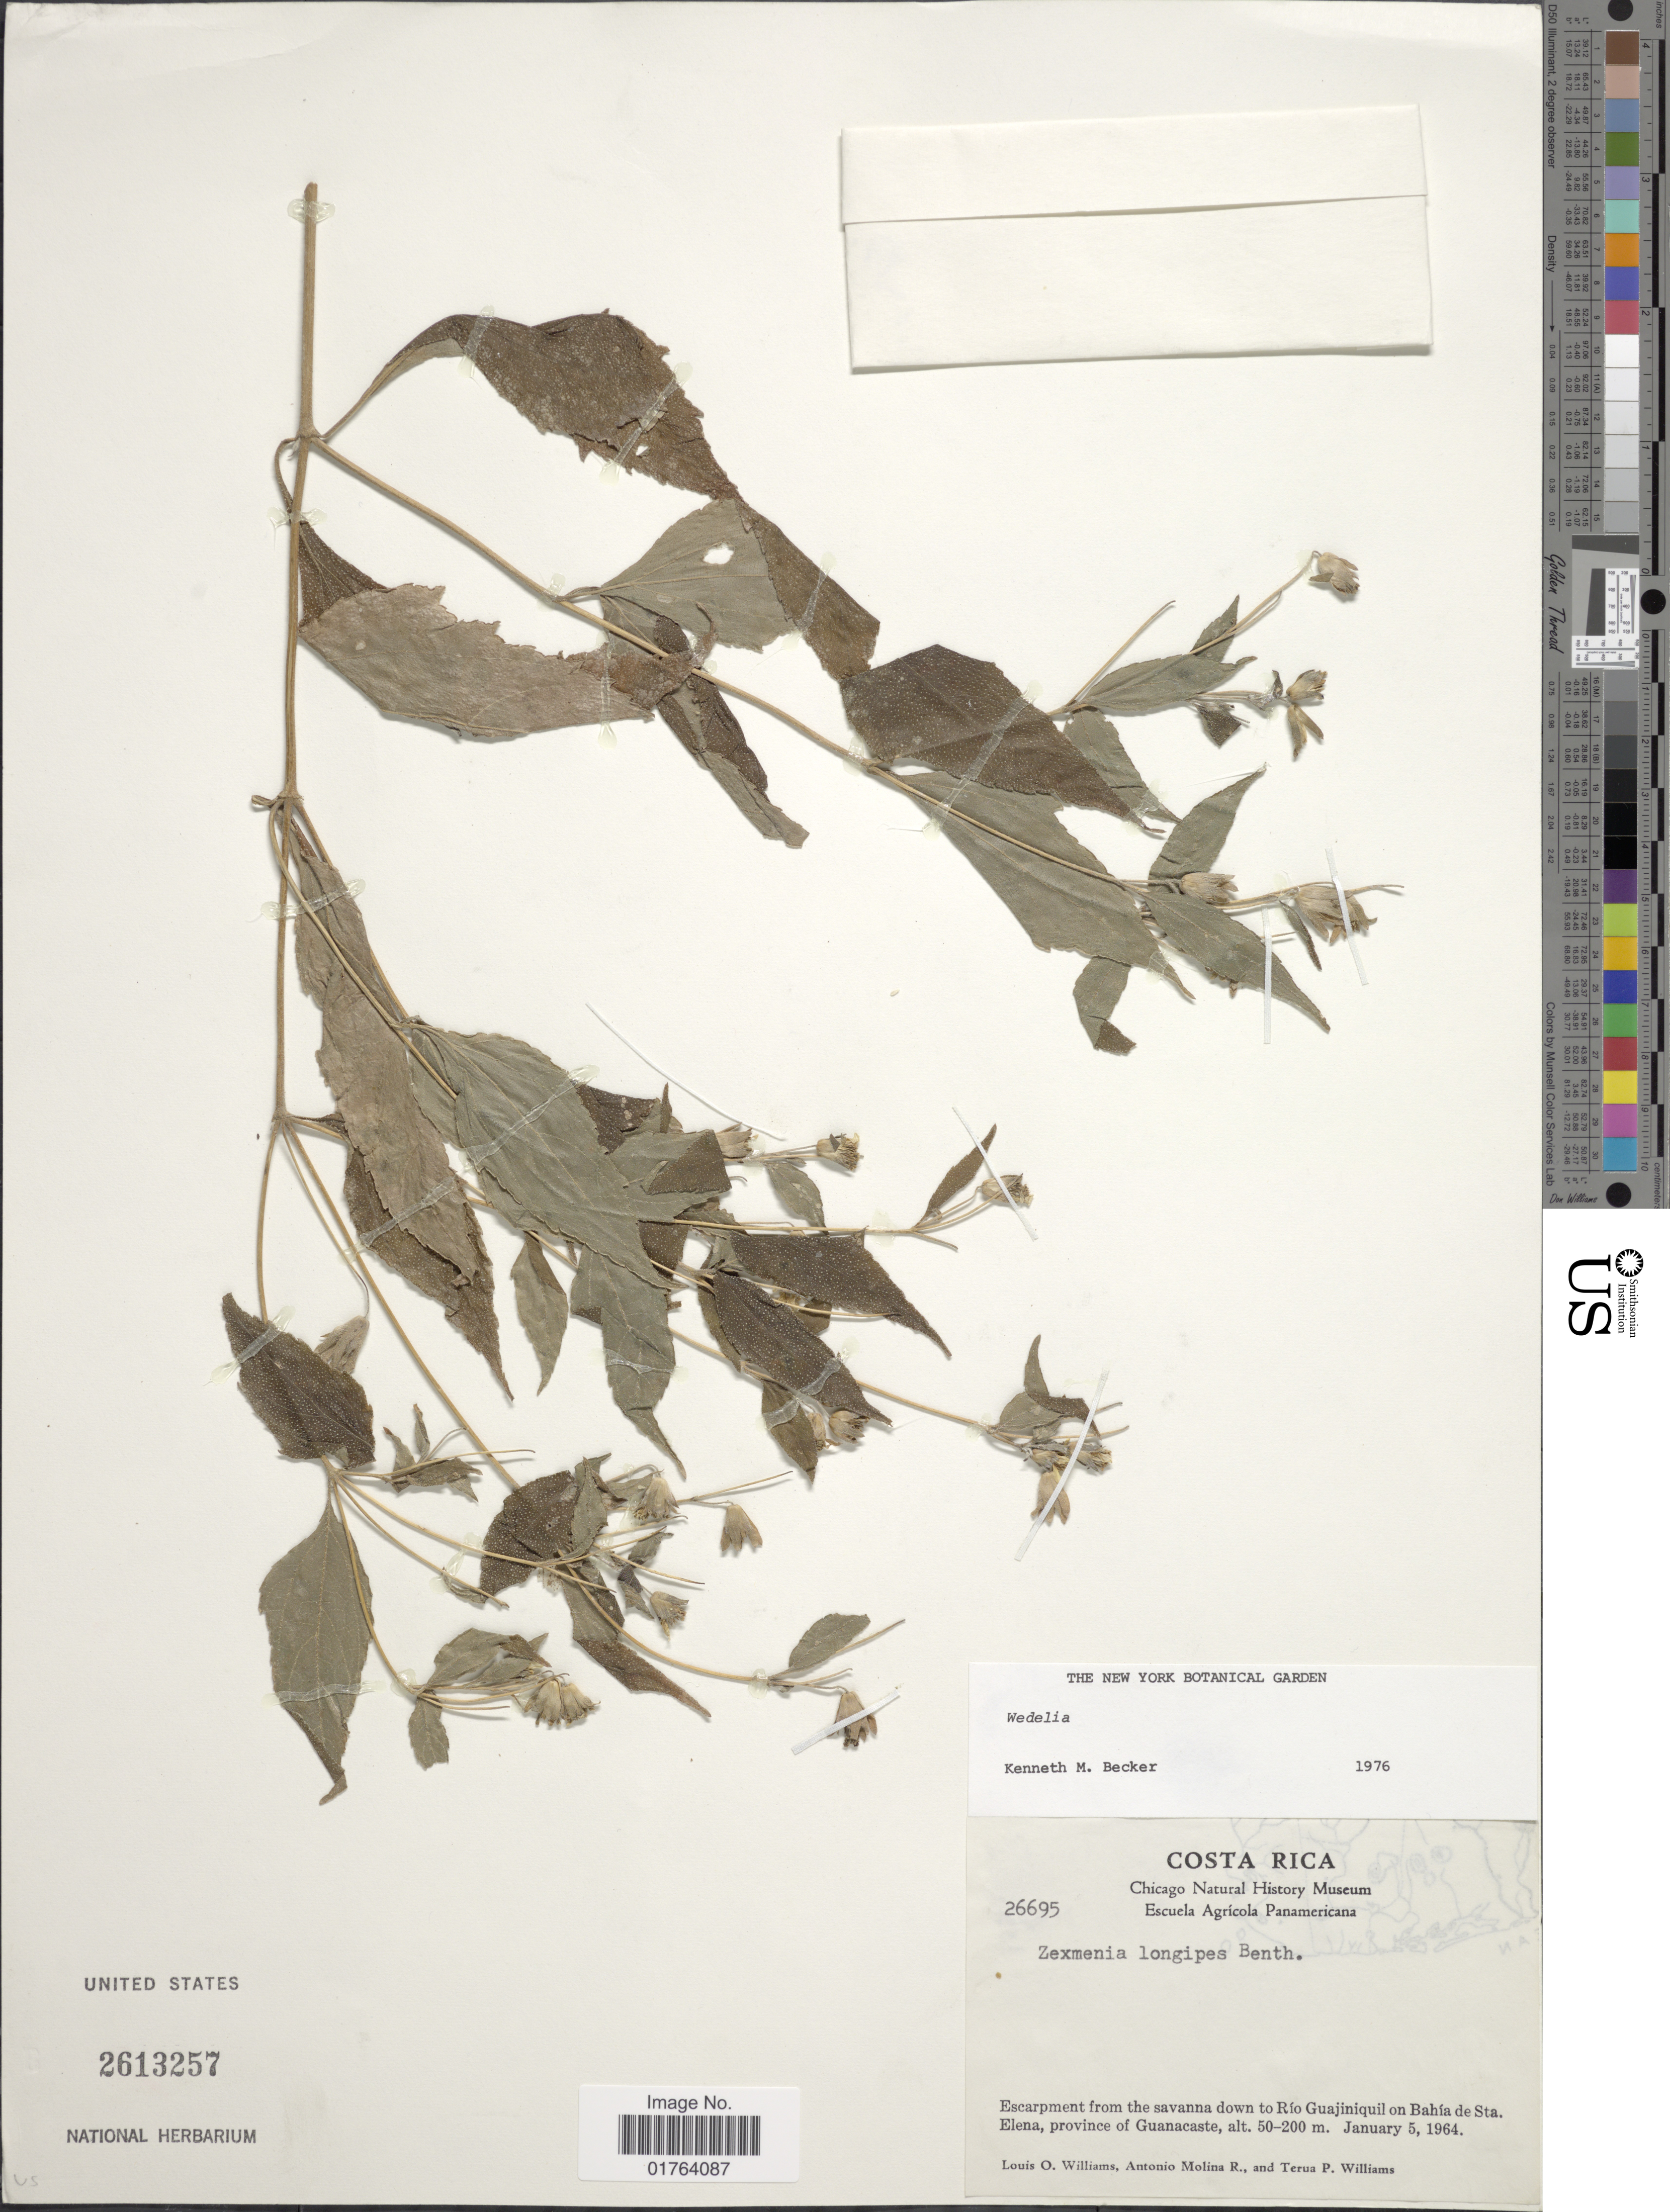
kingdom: Plantae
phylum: Tracheophyta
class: Magnoliopsida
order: Asterales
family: Asteraceae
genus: Wedelia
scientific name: Wedelia acapulcensis var. parviceps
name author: (S.F. Blake) Strother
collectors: L. O. Williams, A. Molina R. & T. P. Williams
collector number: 26695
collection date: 1964-01-05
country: Costa Rica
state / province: Guanacaste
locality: Escarpment from the savanna down to Rio Guajiniquil on bahia de Sta. Elena, province of Guanacaste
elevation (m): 50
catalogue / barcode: US 2613257